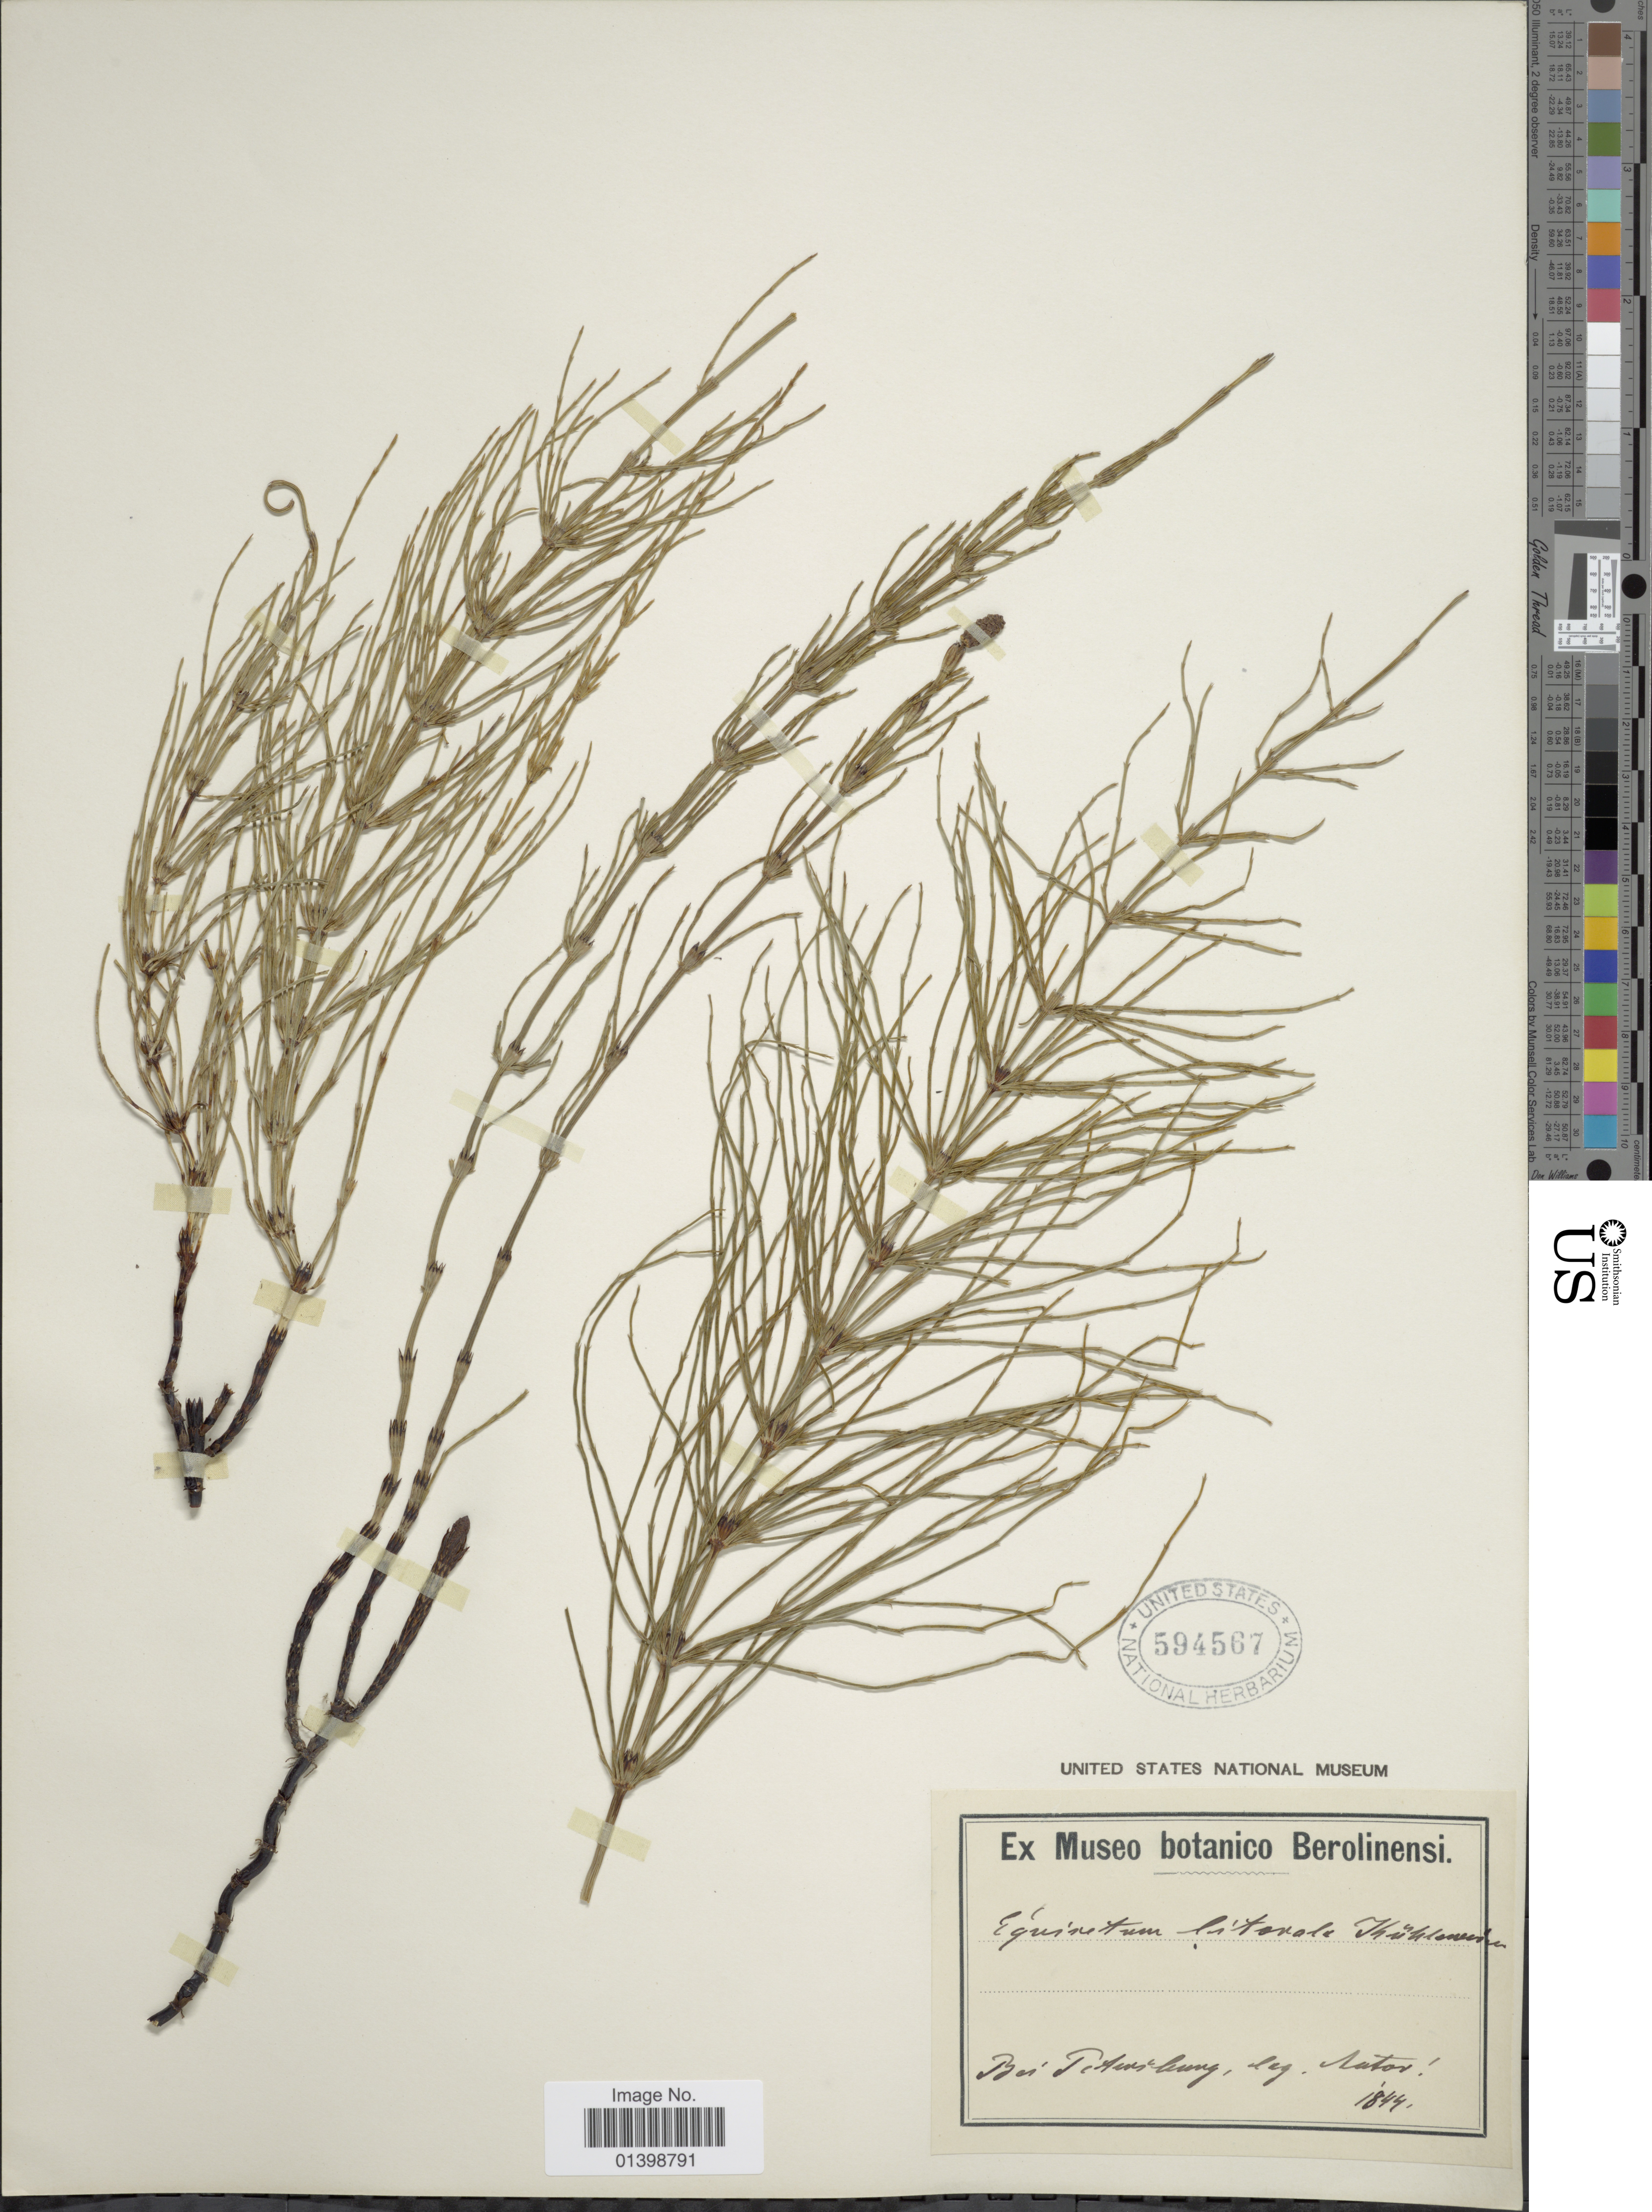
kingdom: Plantae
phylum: Tracheophyta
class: Polypodiopsida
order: Equisetales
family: Equisetaceae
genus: Equisetum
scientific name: Equisetum x litorale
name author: Kuhlw.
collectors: Mator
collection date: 1844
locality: Bei [illegible text]burg[interpreted]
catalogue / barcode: US 594567